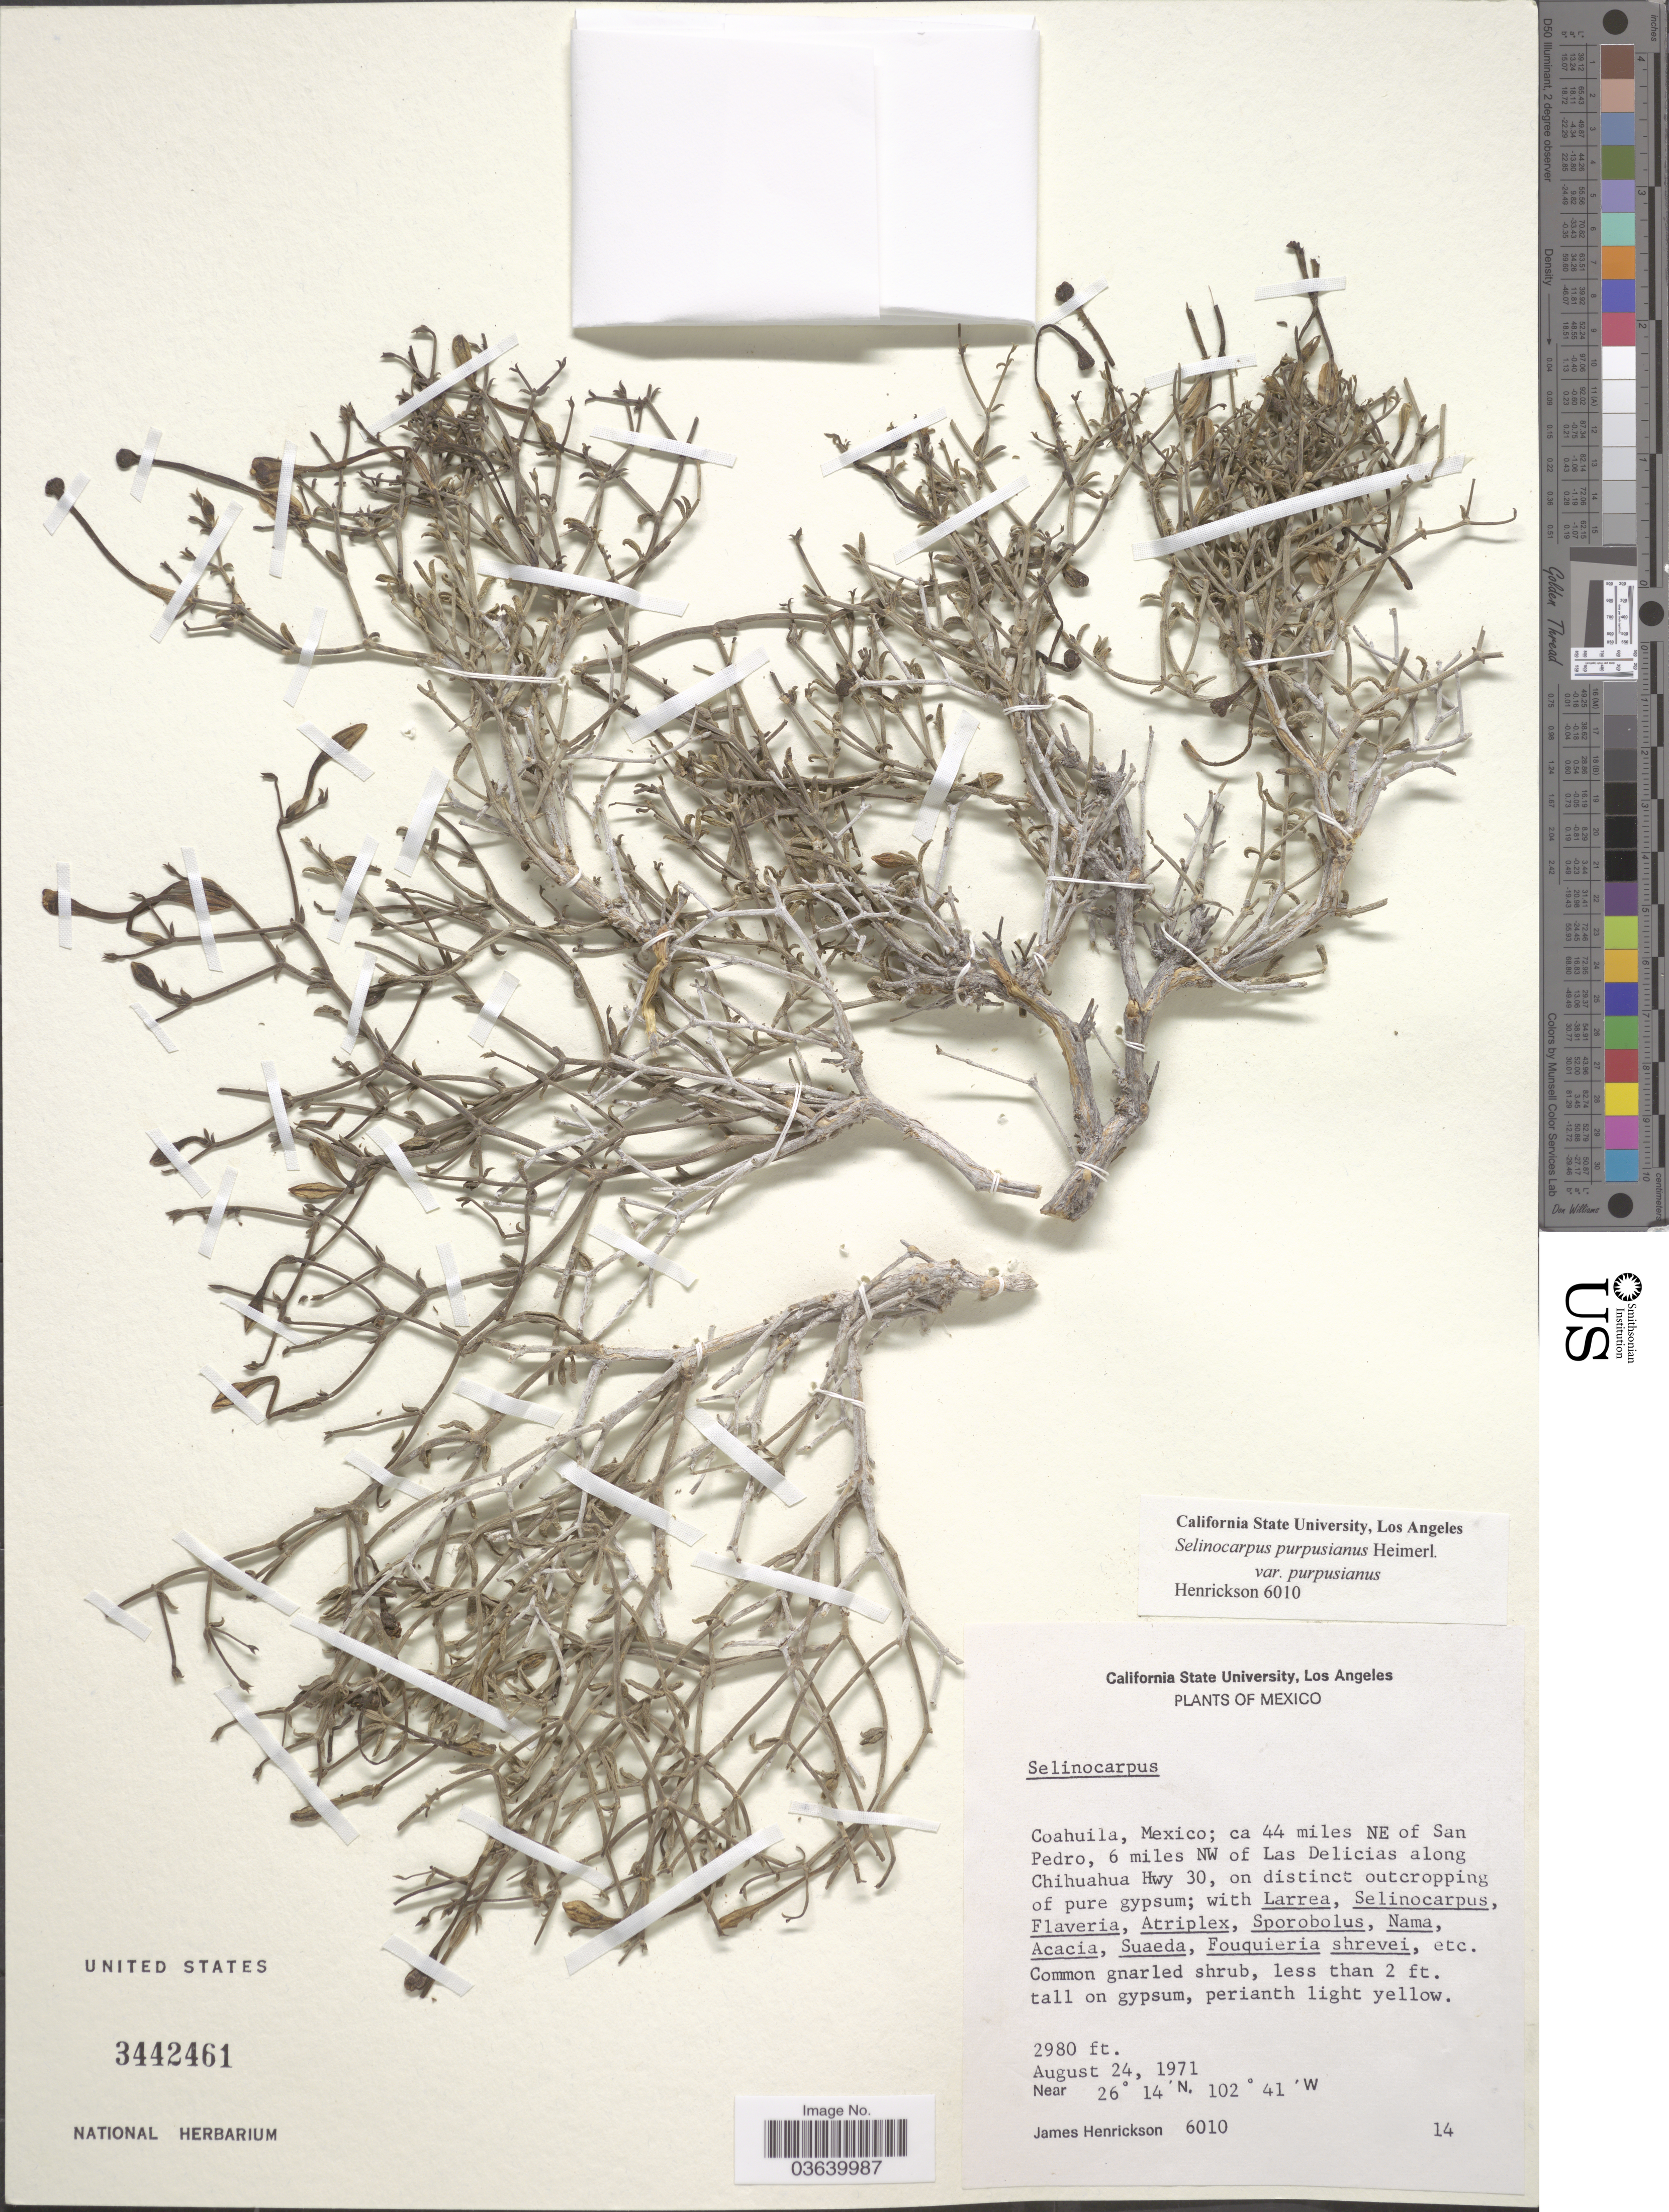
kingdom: Plantae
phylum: Tracheophyta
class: Magnoliopsida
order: Caryophyllales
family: Nyctaginaceae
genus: Acleisanthes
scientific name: Acleisanthes purpusiana var. perpusiana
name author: (Heimerl) R.A. Levin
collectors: J. Henrickson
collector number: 6010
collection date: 1971-08-24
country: Mexico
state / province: Coahuila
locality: Ca 44 miles NE of San Pedro,6 miles NW of Las Delicias along Chihuahua Hwy 30.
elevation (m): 908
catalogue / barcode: US 3442461